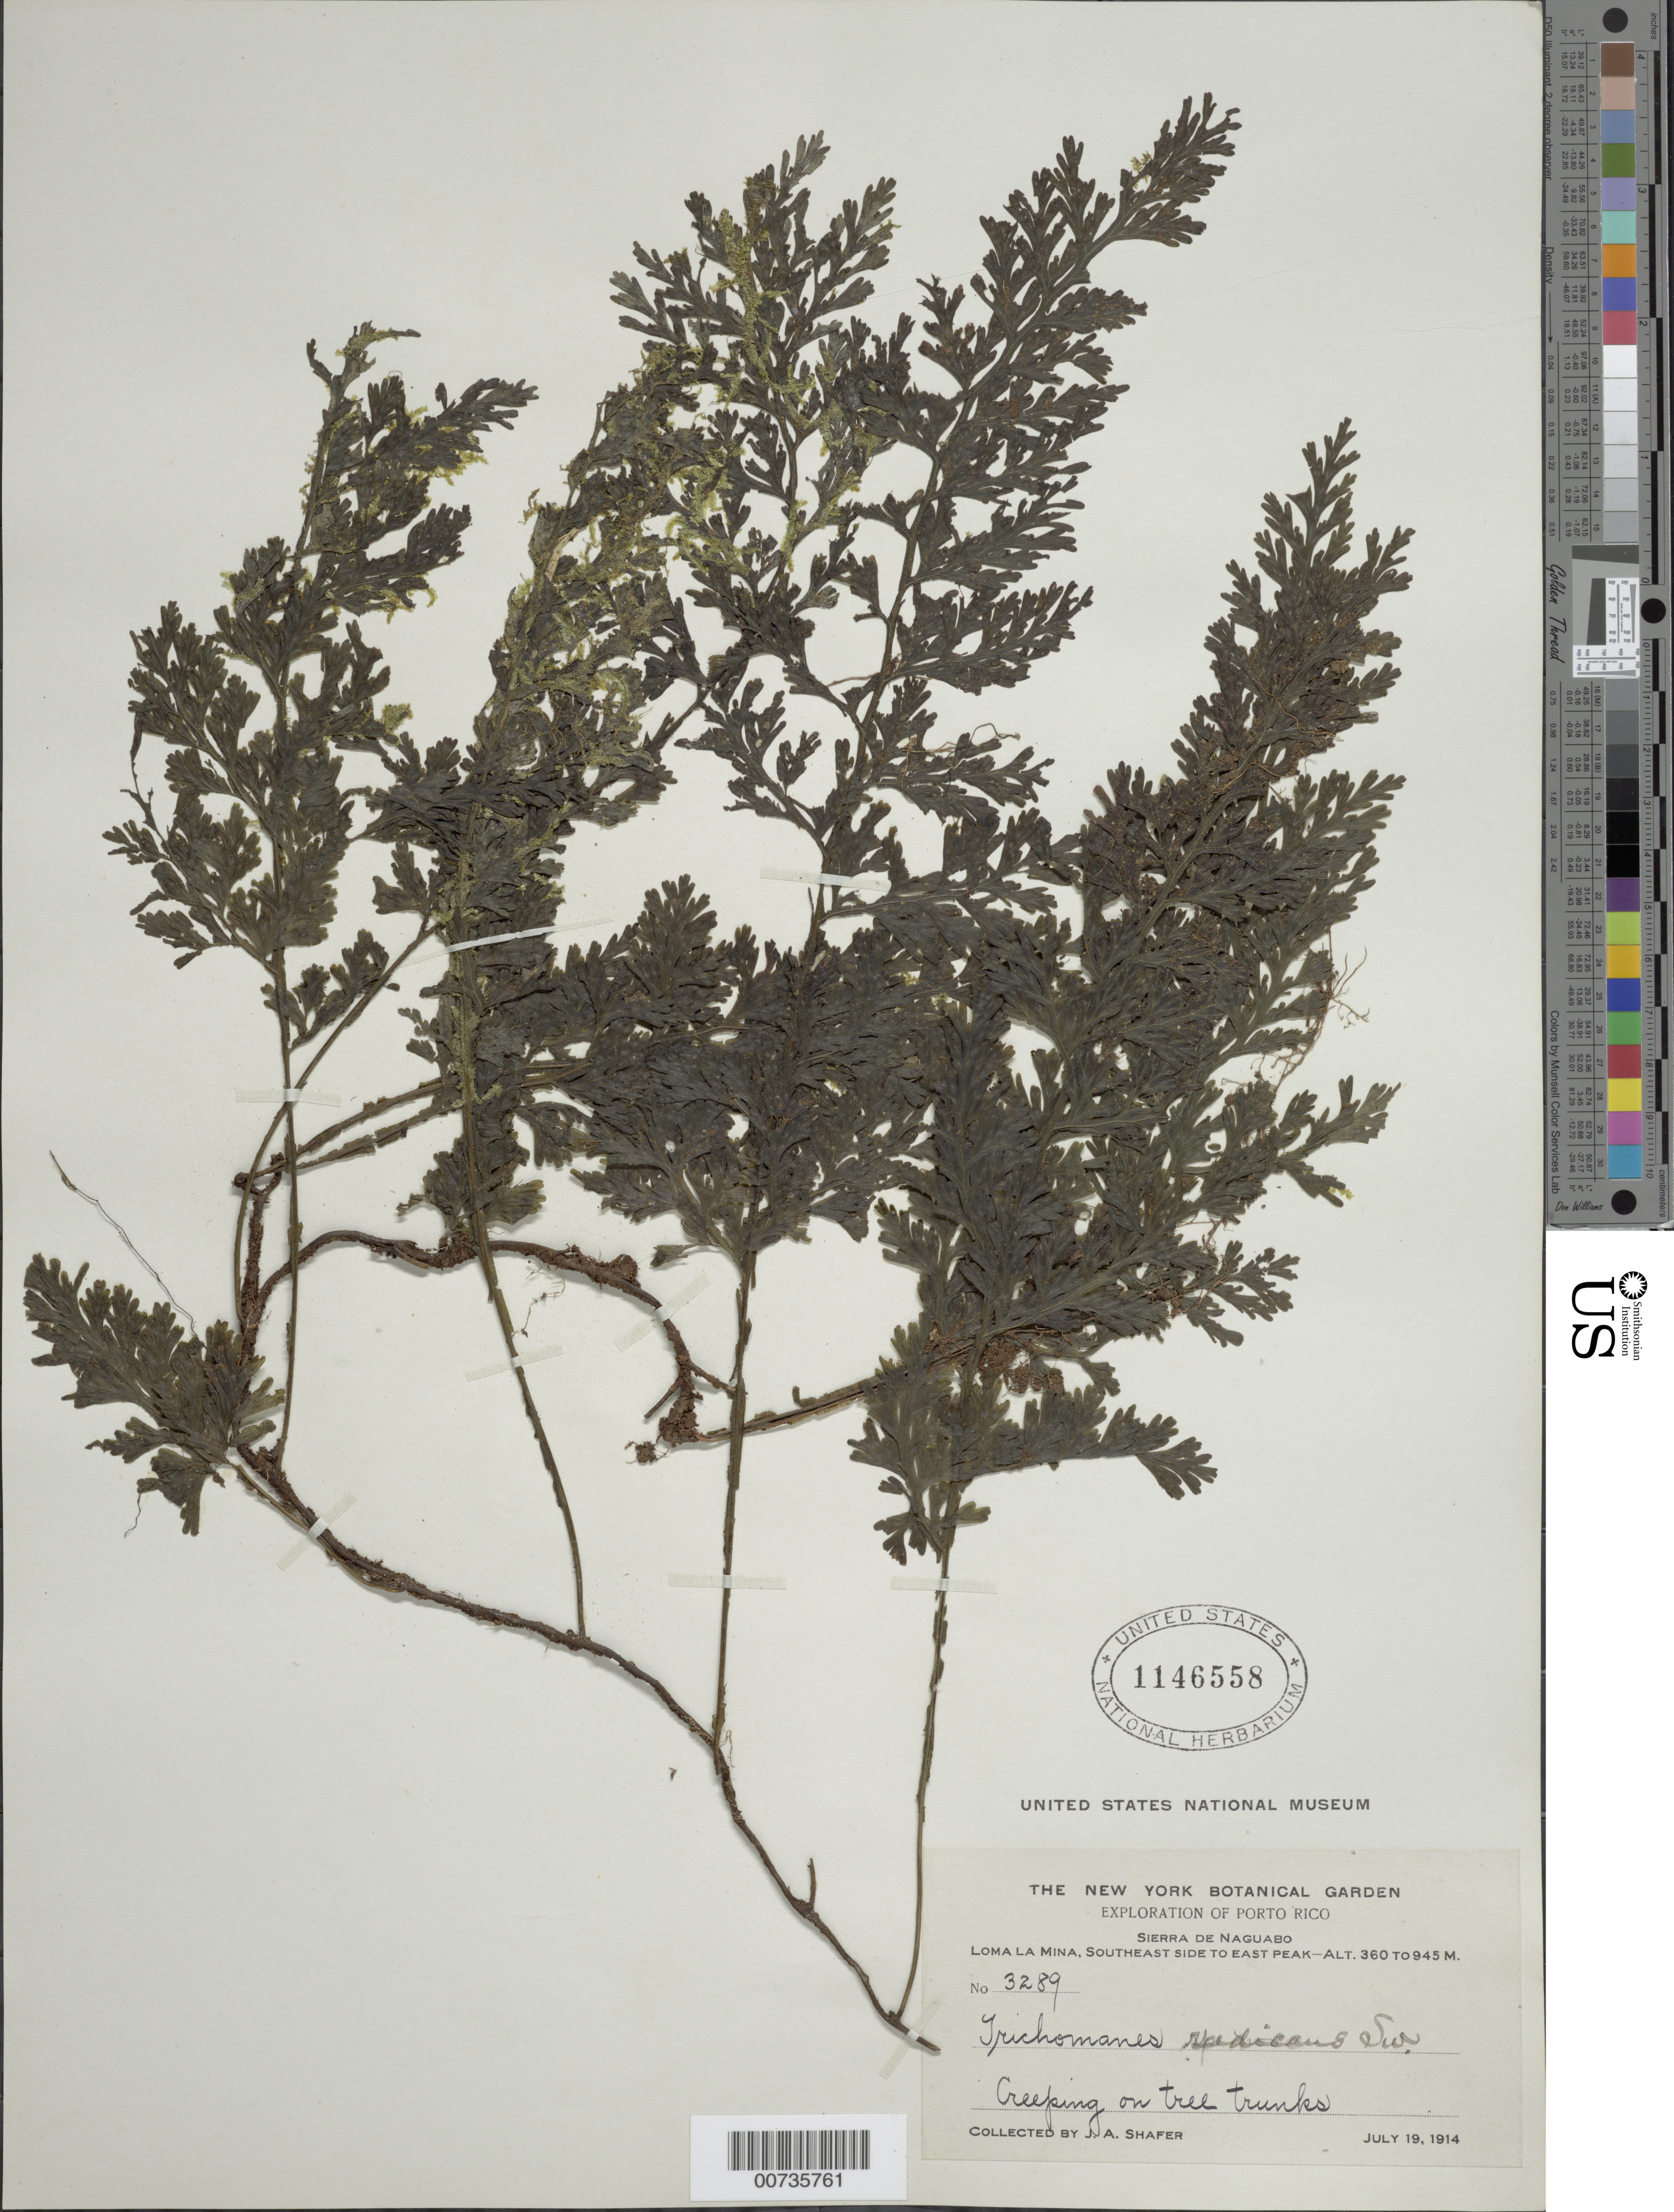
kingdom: Plantae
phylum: Tracheophyta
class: Polypodiopsida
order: Hymenophyllales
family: Hymenophyllaceae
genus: Vandenboschia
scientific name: Vandenboschia radicans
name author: (Sw.) Copel.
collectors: J. A. Shafer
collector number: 3289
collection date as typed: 19 Jul 1914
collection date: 1914-07-19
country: Puerto Rico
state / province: Naguabo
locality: Sierra de Naguabo, Loma la Mina, SE side to E peak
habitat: Creeping on tree trunks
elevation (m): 360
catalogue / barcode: US 1146558